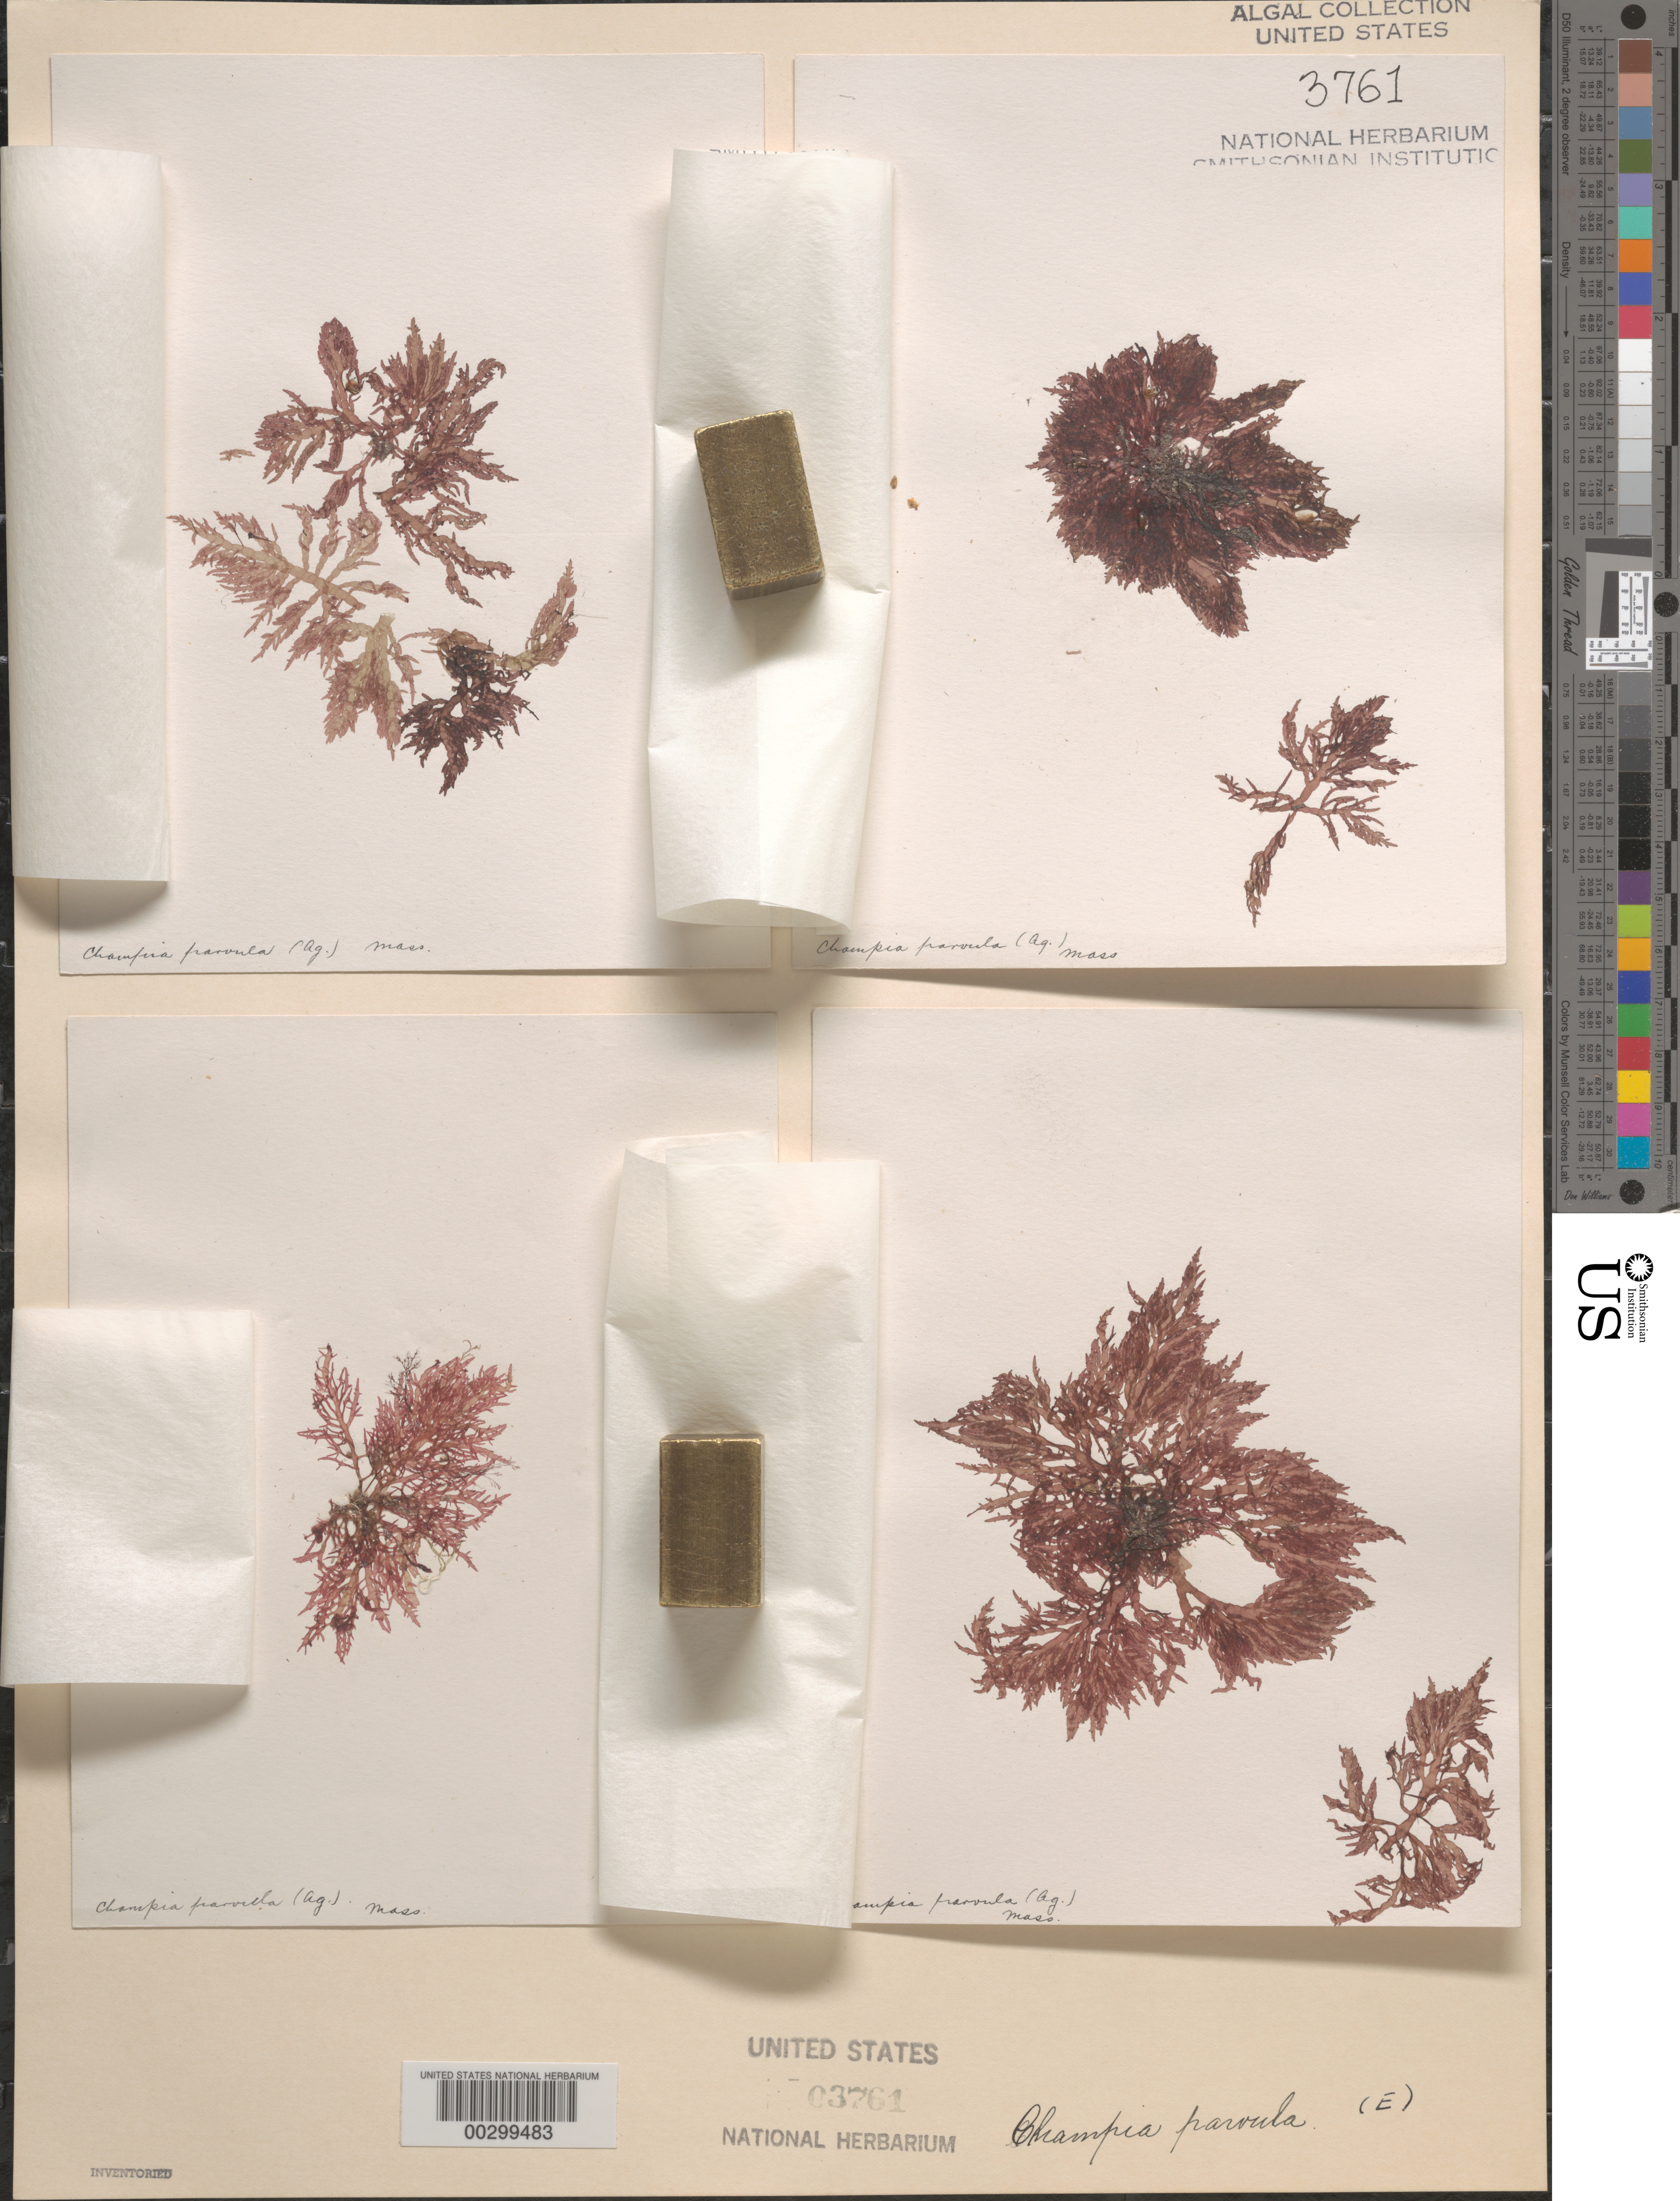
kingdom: Plantae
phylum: Rhodophyta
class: Florideophyceae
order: Rhodymeniales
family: Champiaceae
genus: Champia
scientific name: Champia parvula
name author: (C. Agardh) Harv.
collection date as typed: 25 Jul 1888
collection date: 1888-07-25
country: United States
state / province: Massachusetts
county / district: Dukes County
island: Martha's Vineyard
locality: Gay Head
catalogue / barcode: US 3761